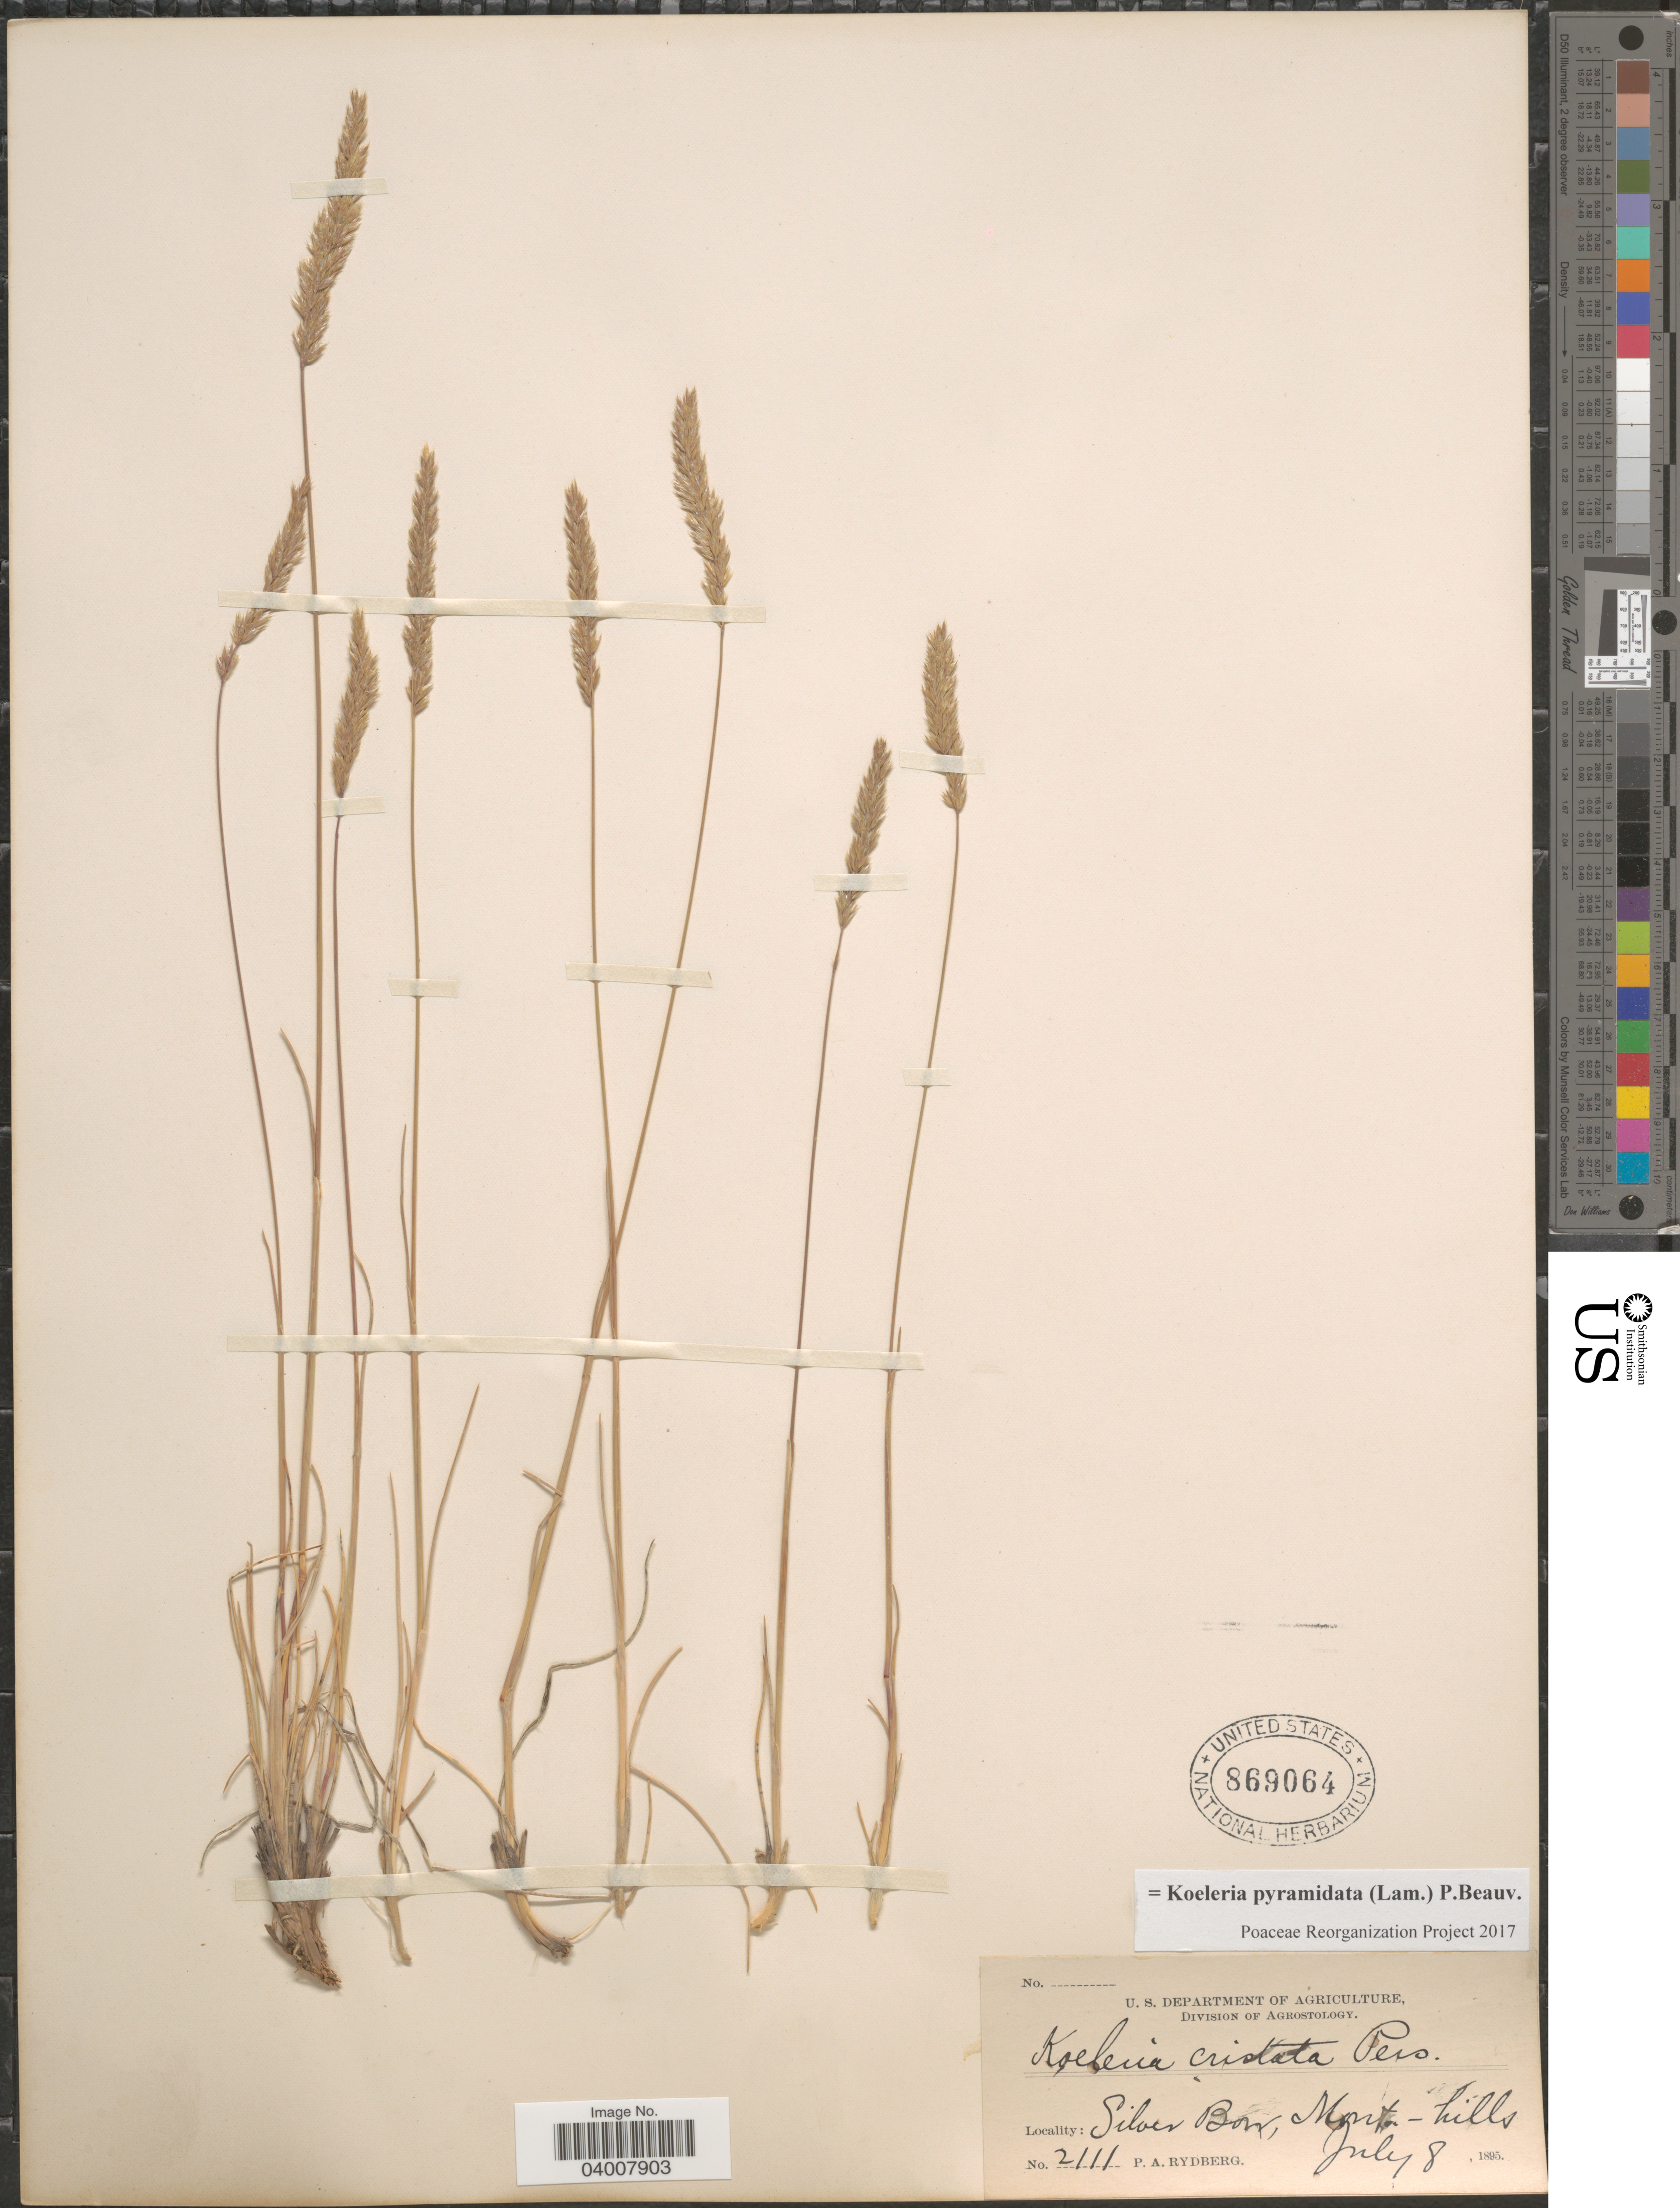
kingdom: Plantae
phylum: Tracheophyta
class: Liliopsida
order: Poales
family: Poaceae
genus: Koeleria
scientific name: Koeleria pyramidata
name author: (Lam.) P. Beauv.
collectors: P. A. Rydberg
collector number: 2111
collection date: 1895-07-08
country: United States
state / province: Montana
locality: Silver Bow.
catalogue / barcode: US 869064